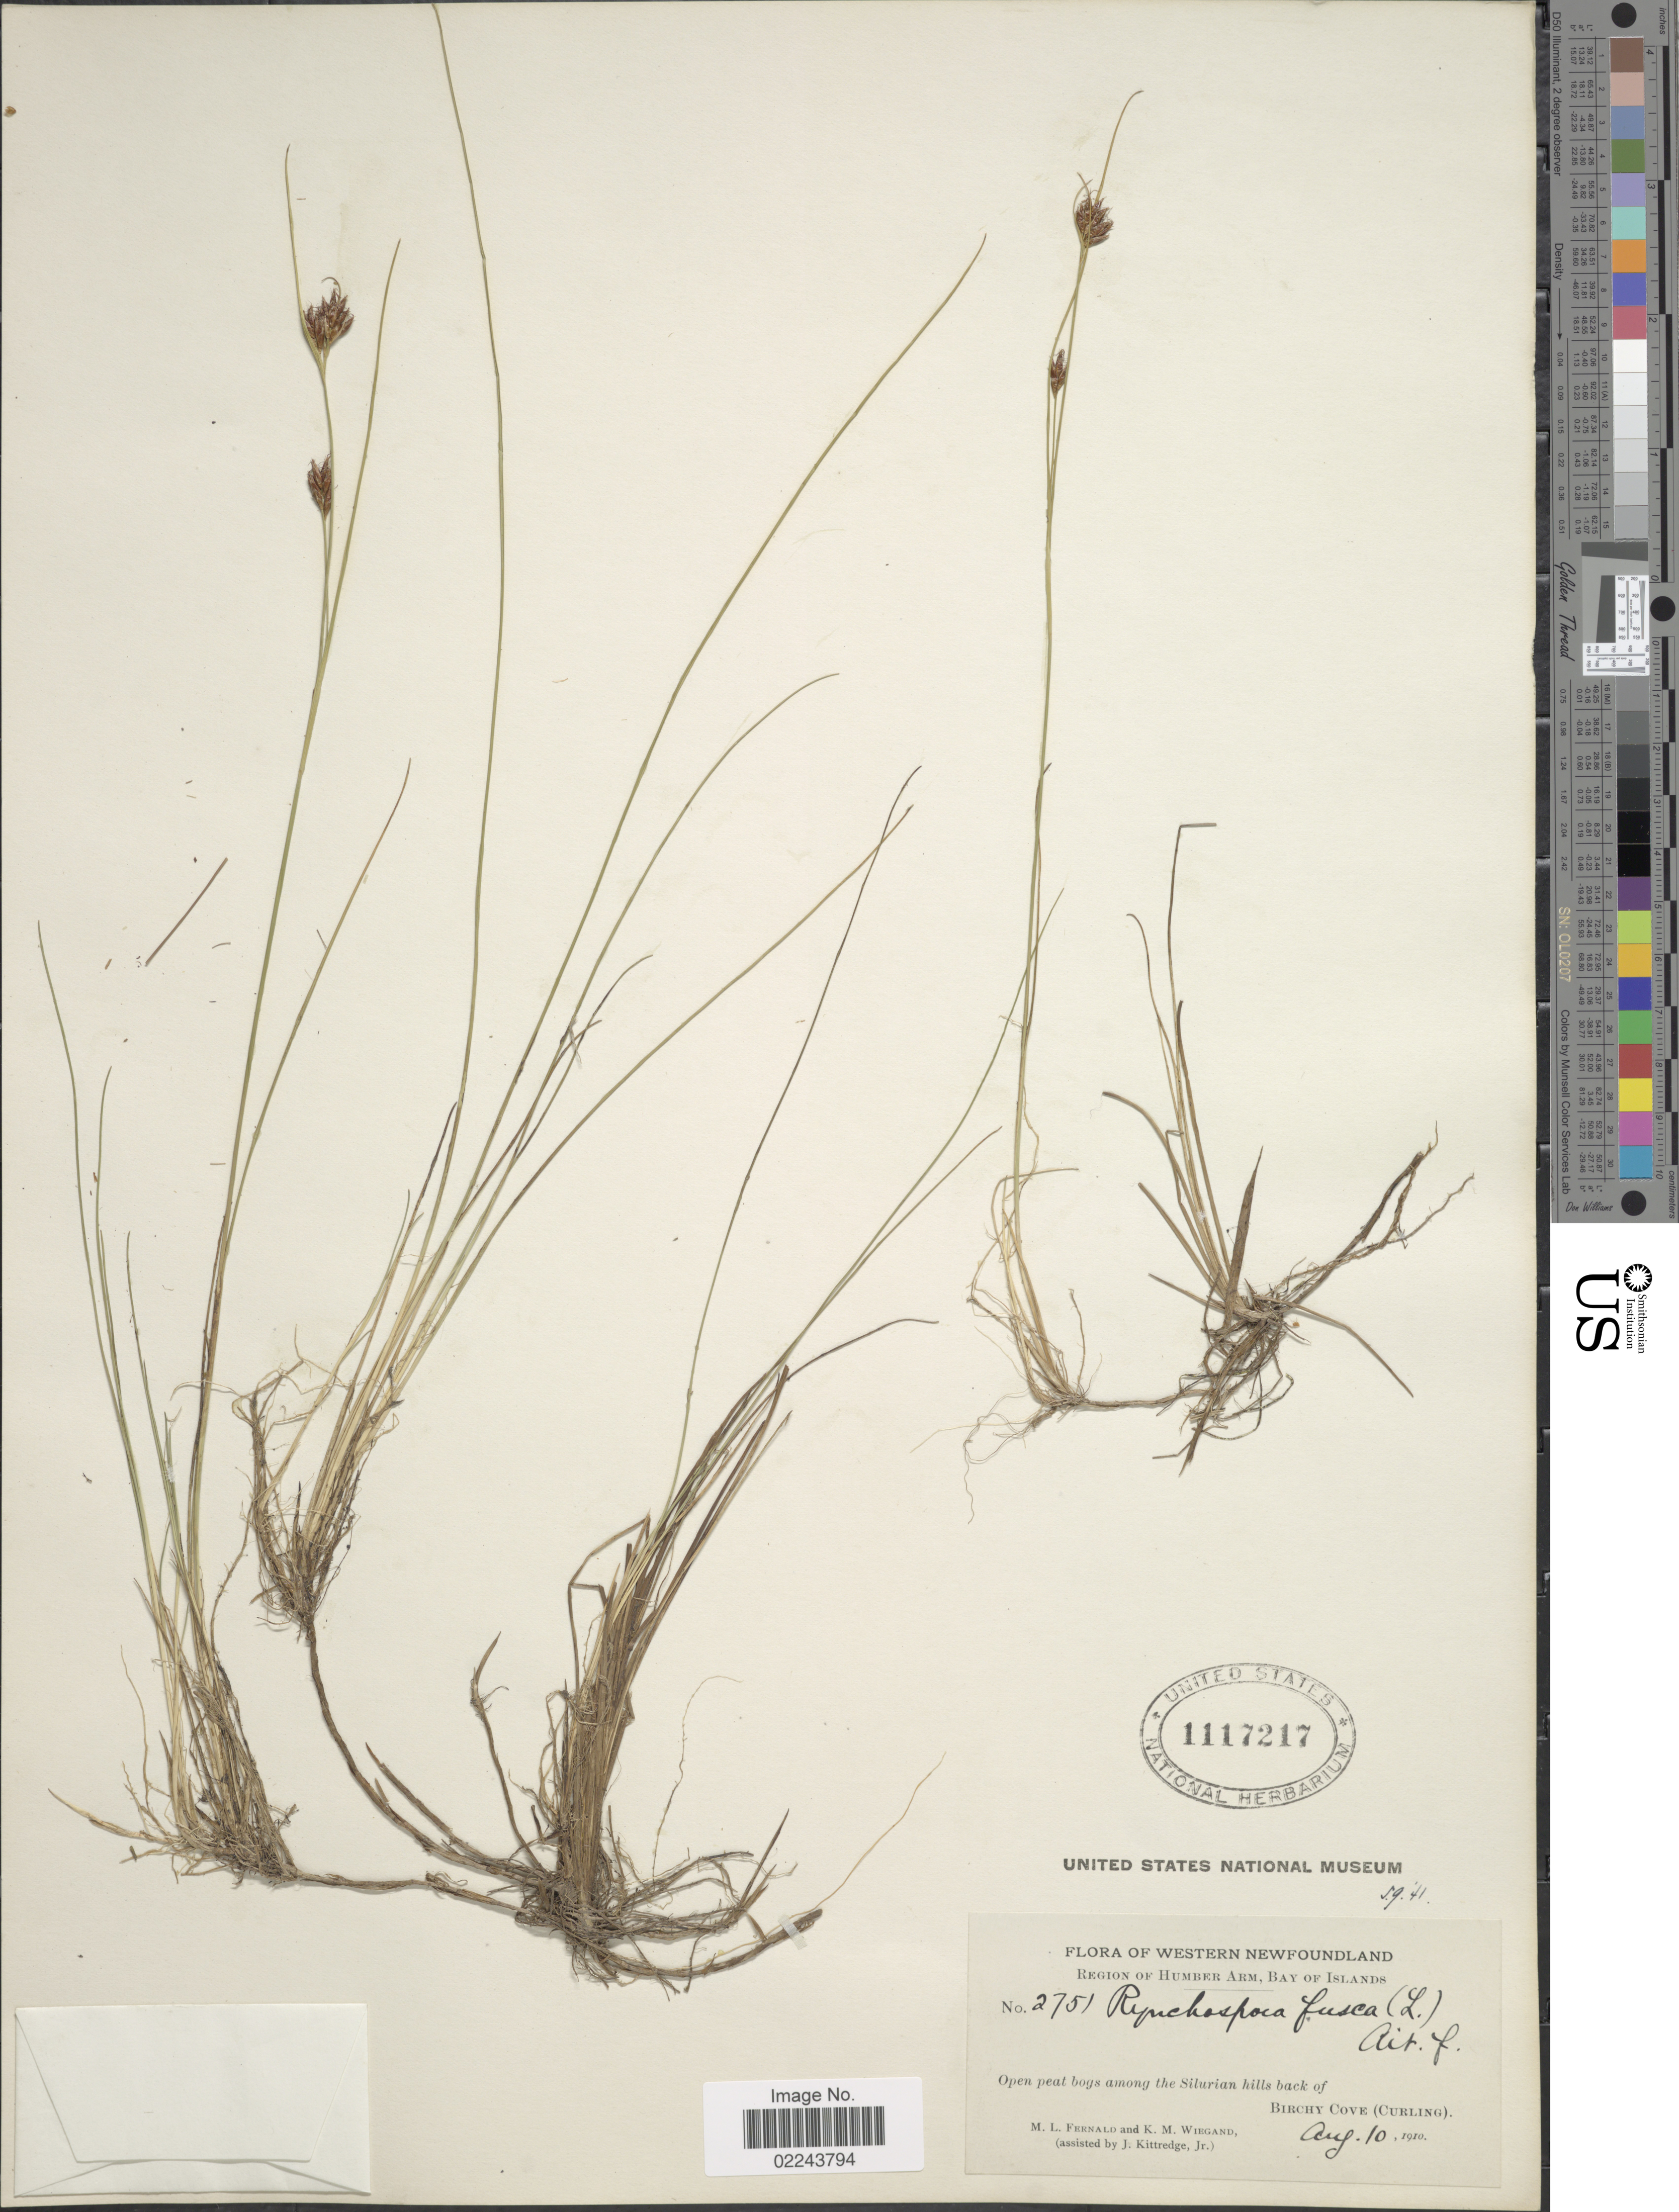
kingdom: Plantae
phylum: Tracheophyta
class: Liliopsida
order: Poales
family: Cyperaceae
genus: Rhynchospora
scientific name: Rhynchospora fusca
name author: (L.) W.T. Aiton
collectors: M. L. Fernald, K. M. Wiegand & J. Kittredge Jr.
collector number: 2751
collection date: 1910-08-10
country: Canada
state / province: Newfoundland and Labrador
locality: Western Newfoundland, Region of Humber Arm, Bay of Islands, among the Silurian hills back of Birchy Cove (Curling)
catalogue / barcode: US 1117217